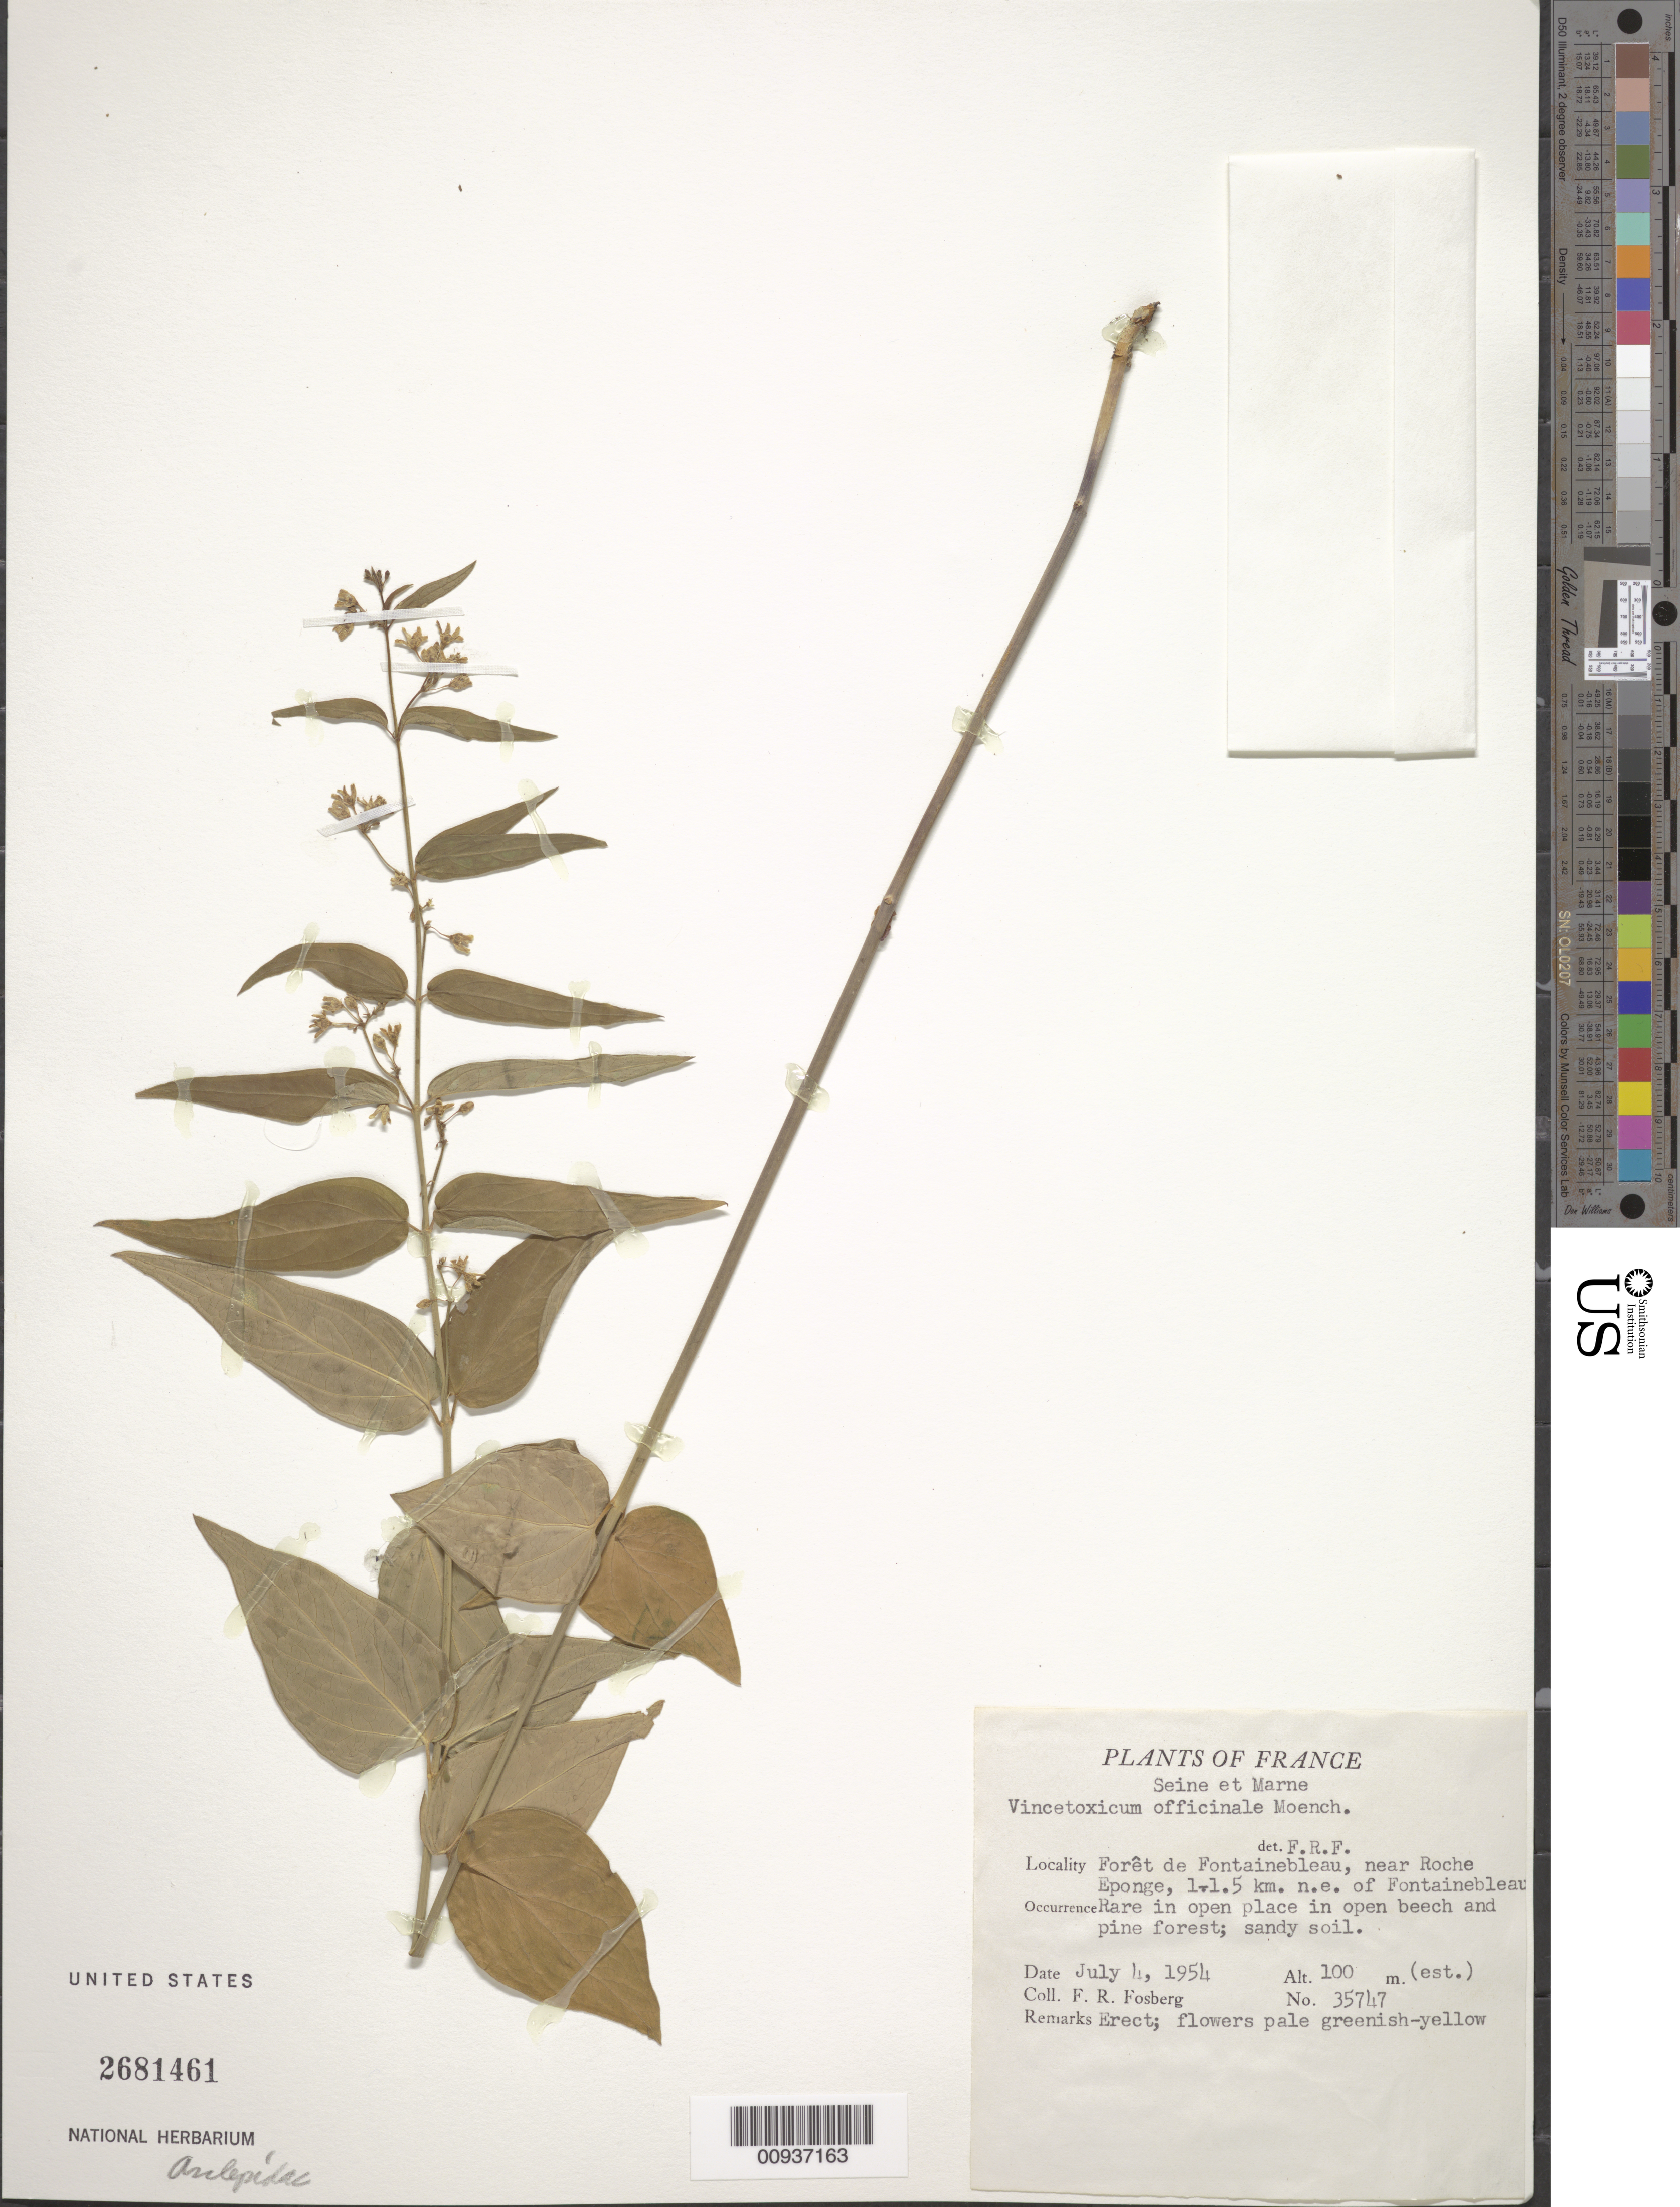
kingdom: Plantae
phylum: Tracheophyta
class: Magnoliopsida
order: Gentianales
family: Apocynaceae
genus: Vincetoxicum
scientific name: Vincetoxicum officinale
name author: Moench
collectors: F. R. Fosberg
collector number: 35747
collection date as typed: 04 Jul 1954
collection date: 1954-07-04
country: France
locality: Forêt de Fontainebleau, near roche Eponge, 1.1.5km. N.e. of fontainebleau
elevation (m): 100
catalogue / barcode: US 2681461